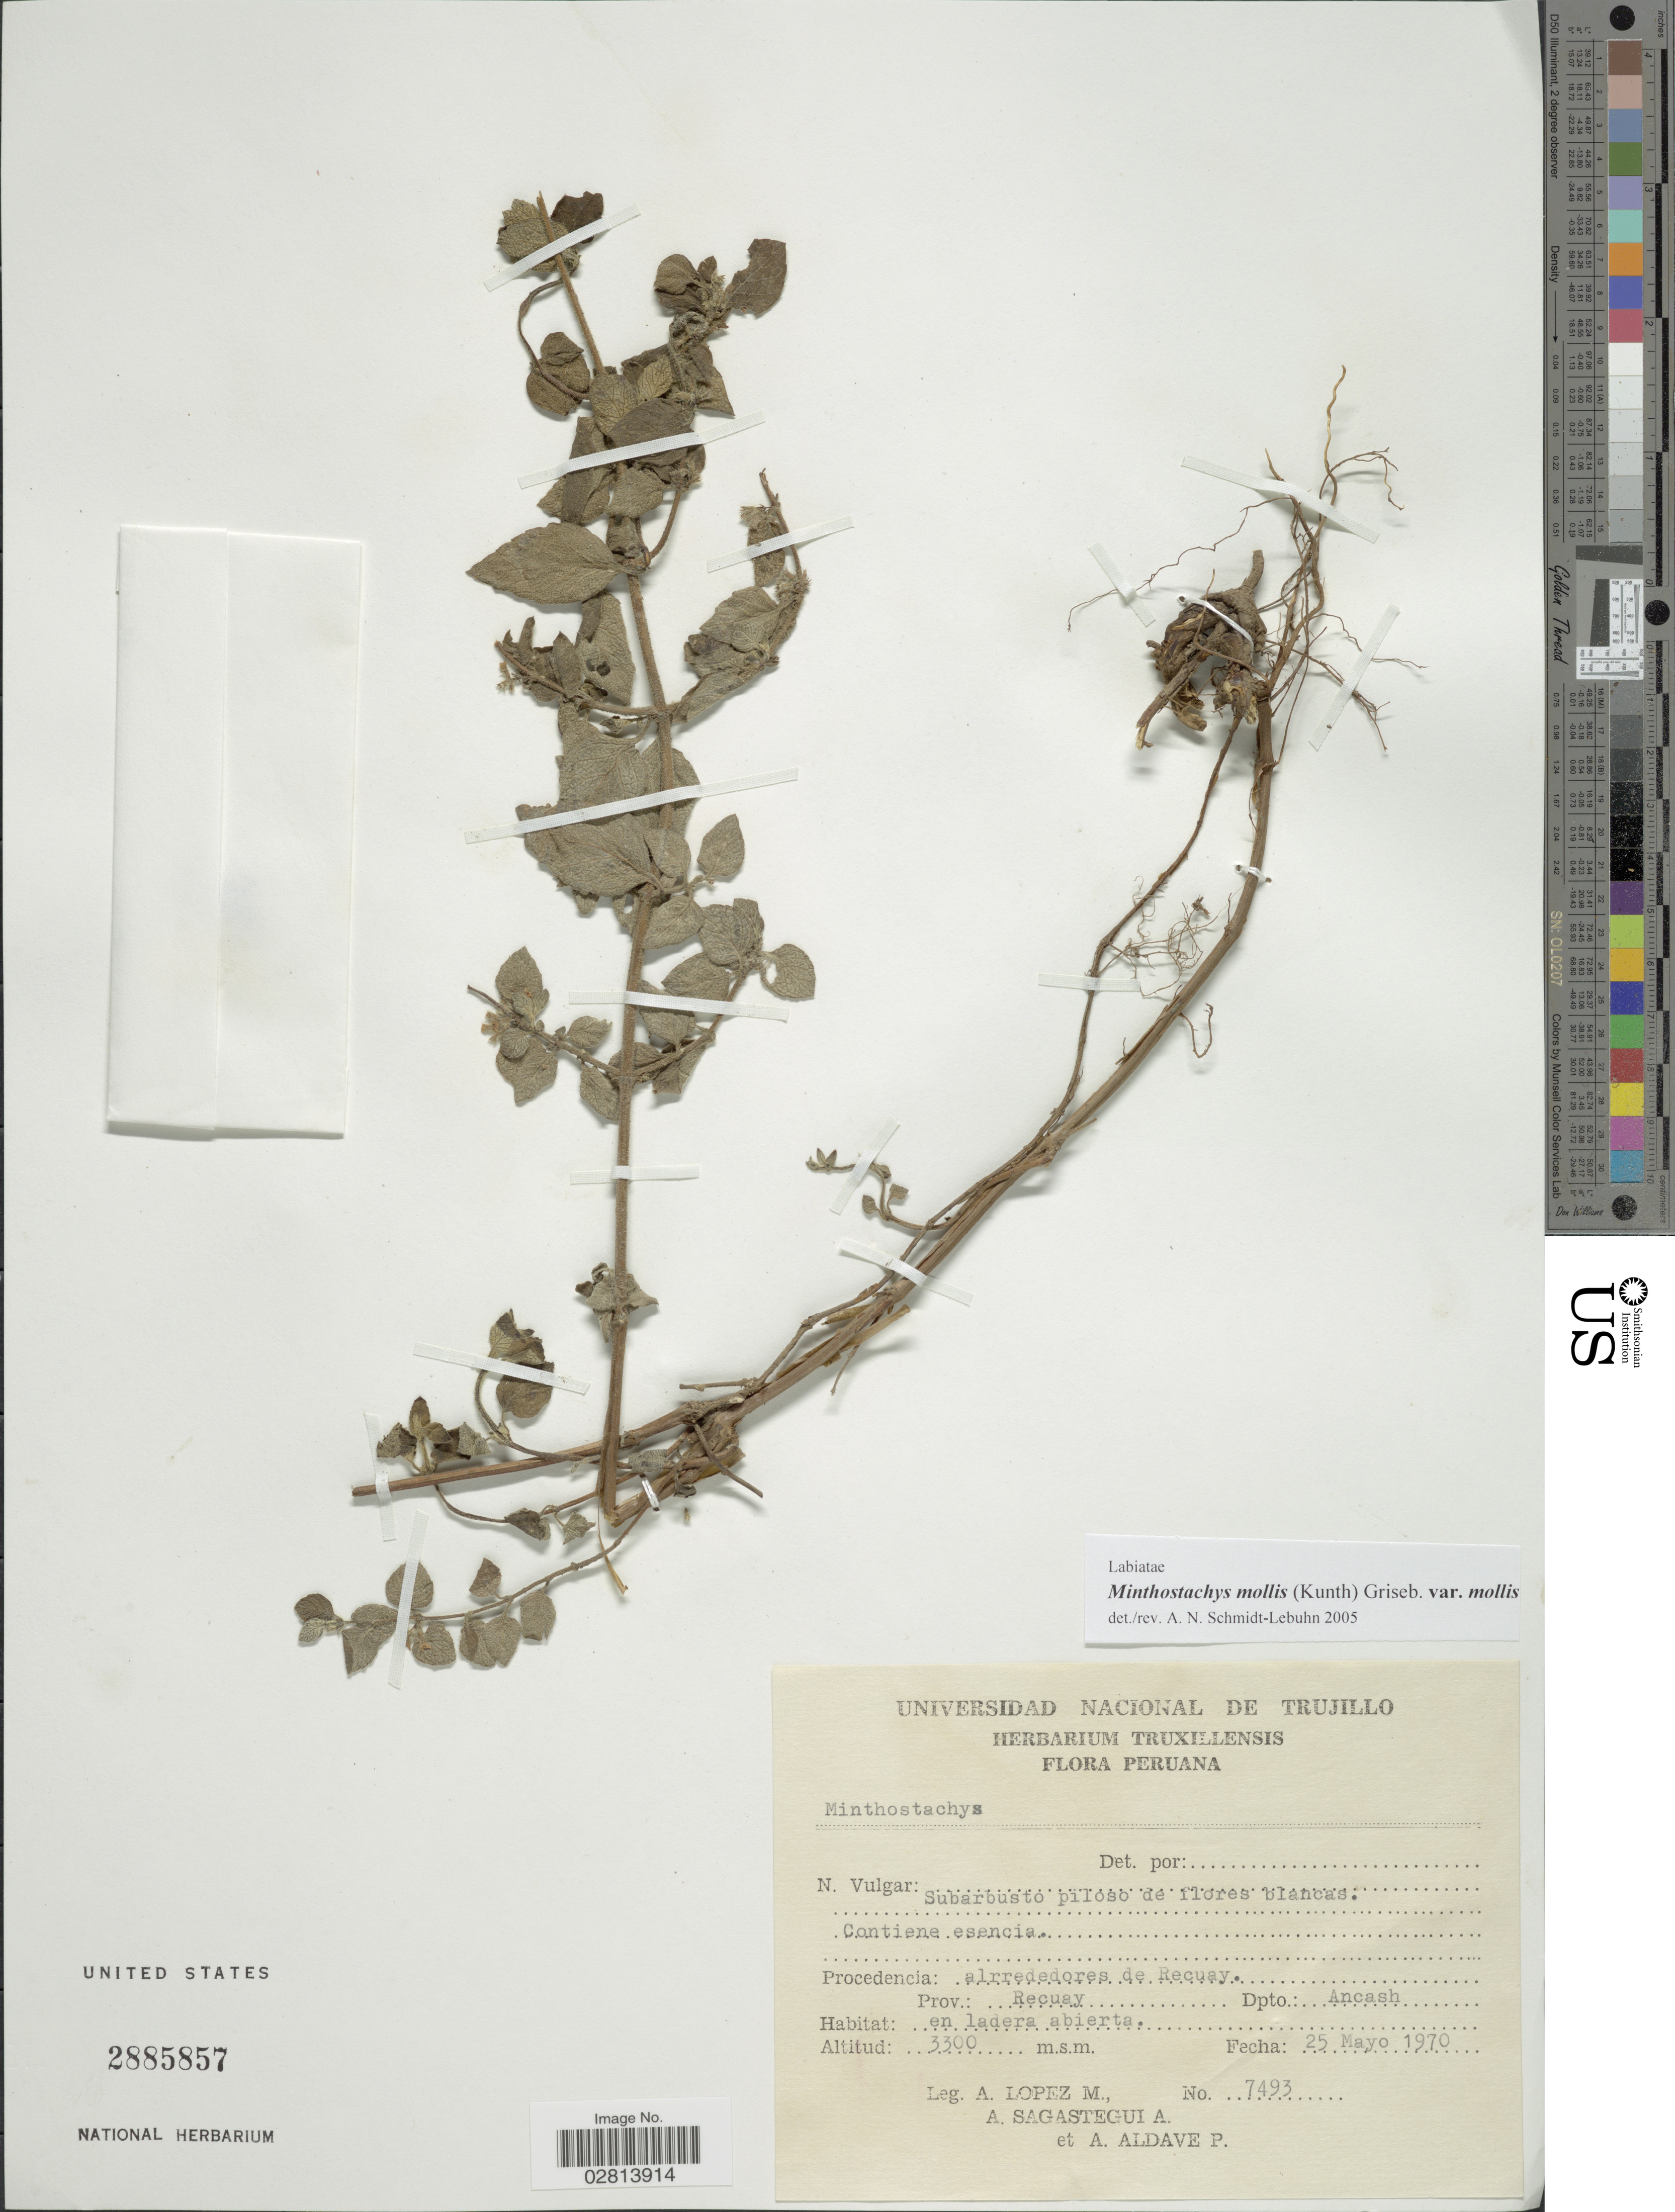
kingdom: Plantae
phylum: Tracheophyta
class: Magnoliopsida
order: Lamiales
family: Lamiaceae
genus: Minthostachys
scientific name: Minthostachys mollis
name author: (Kunth) Griseb.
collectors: A. López M., A. Sagástegui A. & A. Aldave P.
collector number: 7493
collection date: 1970-05-25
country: Peru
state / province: Ancash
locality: Procedencia: alrrededores de Recuay, Prov.: Recuay, Dpto.: Ancash.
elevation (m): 3300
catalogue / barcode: US 2885857